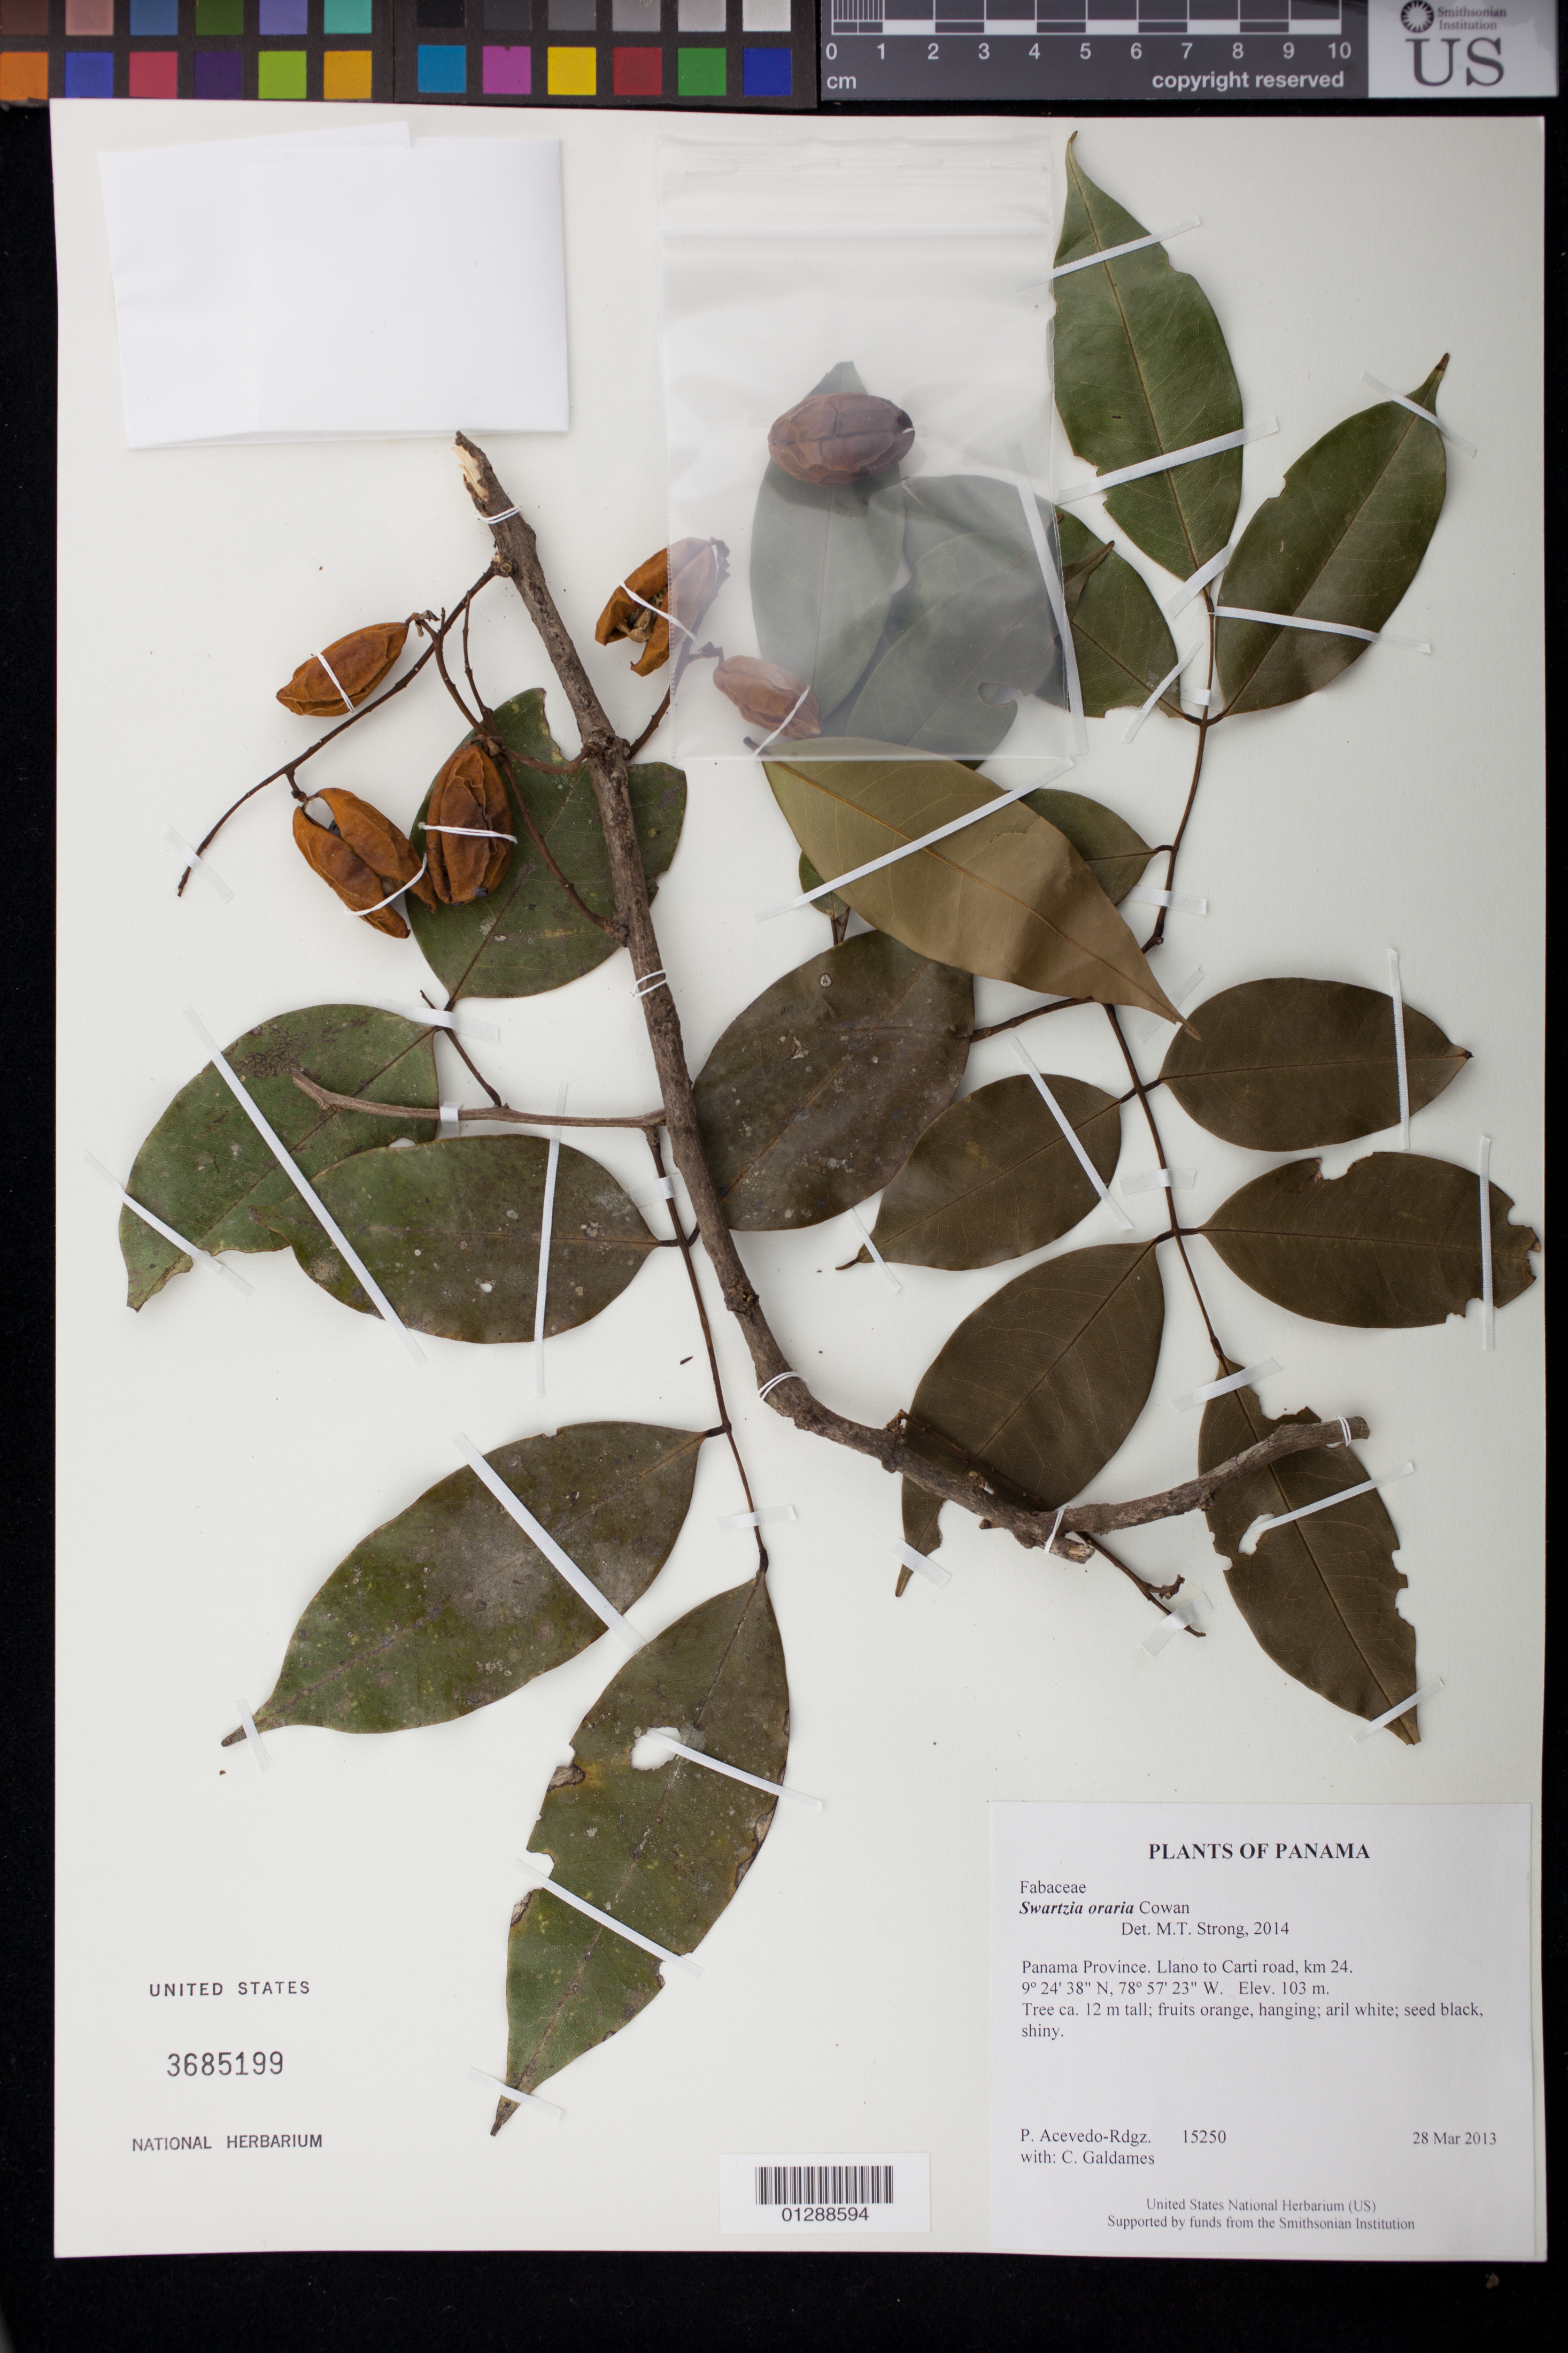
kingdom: Plantae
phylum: Tracheophyta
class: Magnoliopsida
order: Fabales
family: Fabaceae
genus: Swartzia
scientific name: Swartzia oraria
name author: R.S. Cowan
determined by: Strong, M. T., (US), Smithsonian Institution - National Museum of Natural History (UNITED STATES)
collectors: P. Acevedo-Rodr. & C. Galdames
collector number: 15250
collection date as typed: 28 Mar 2013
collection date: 2013-03-28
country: Panama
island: Panama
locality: Llano to Carti road, km 24.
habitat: Remnant moist forest along road.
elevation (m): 103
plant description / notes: US, PMA, SCZ, MO, GH, P, B, MICH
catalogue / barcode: US 3685199